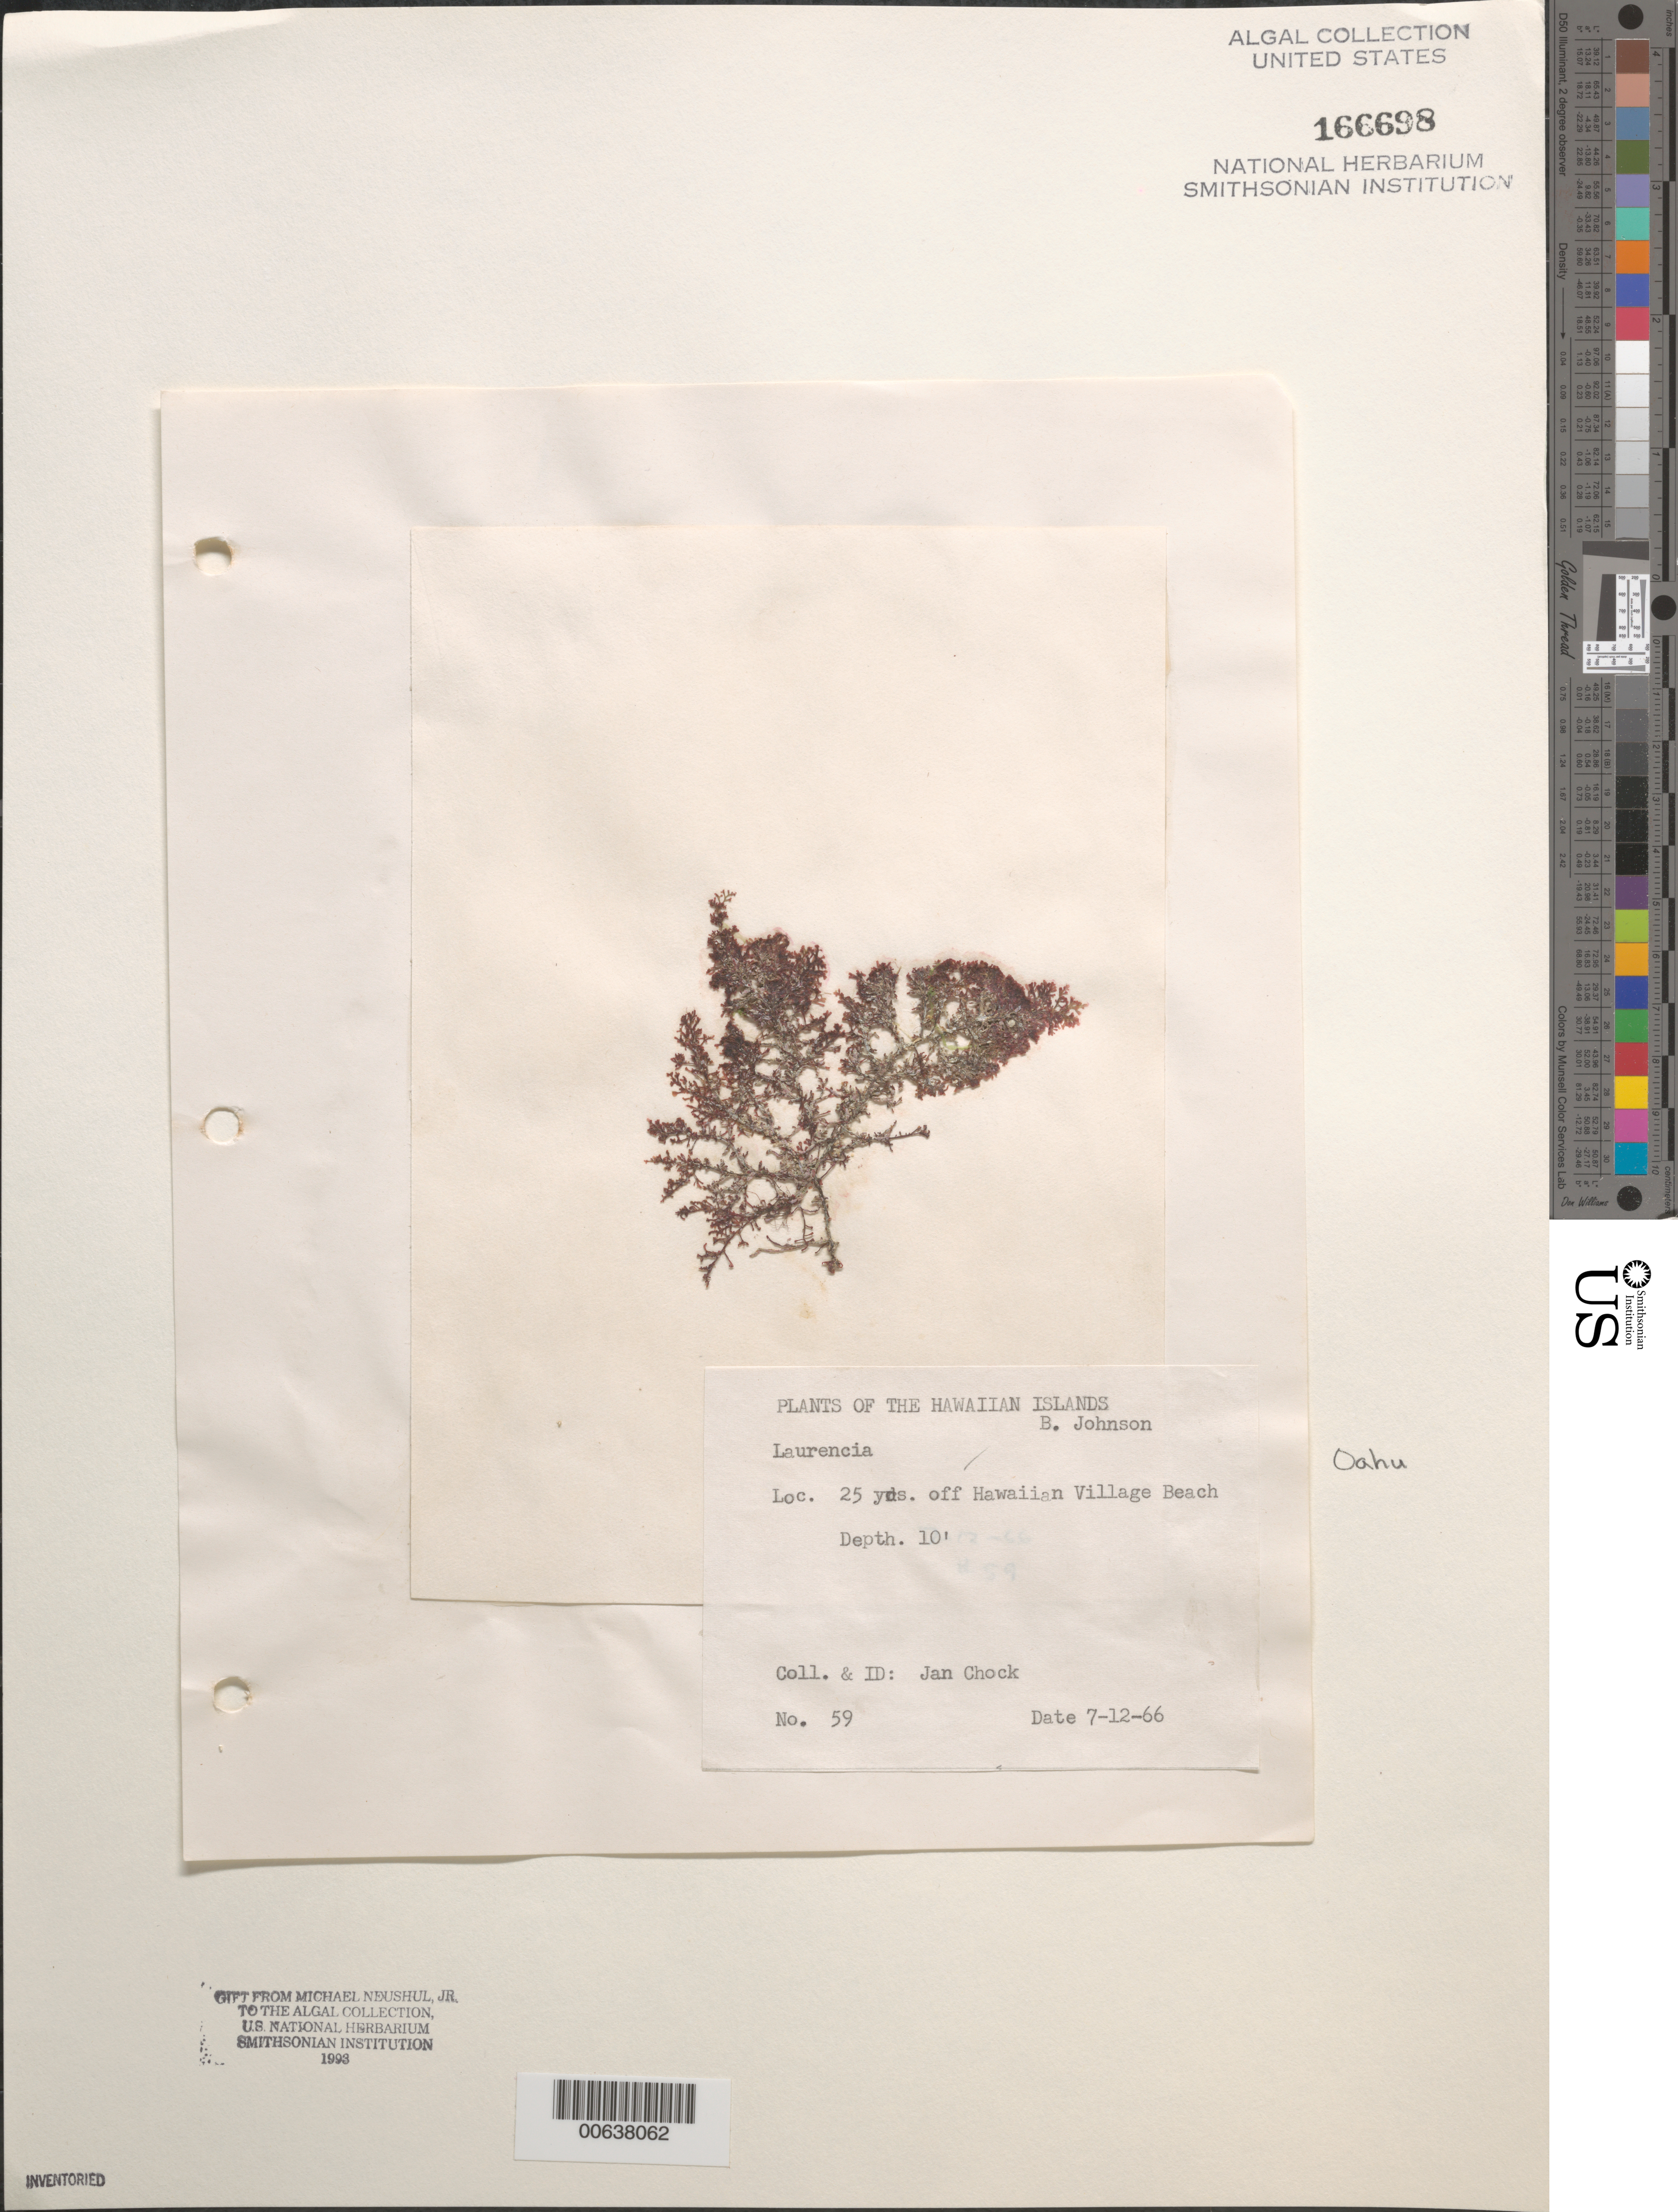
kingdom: Plantae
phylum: Rhodophyta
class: Florideophyceae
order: Ceramiales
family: Rhodomelaceae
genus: Laurencia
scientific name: Laurencia sp.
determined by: Chock, Jan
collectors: J. Chock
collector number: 59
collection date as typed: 12 Jul 1966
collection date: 1966-07-12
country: United States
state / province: Hawaii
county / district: Honolulu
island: Oahu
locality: Off Hawaiian Village Beach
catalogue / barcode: US 166698